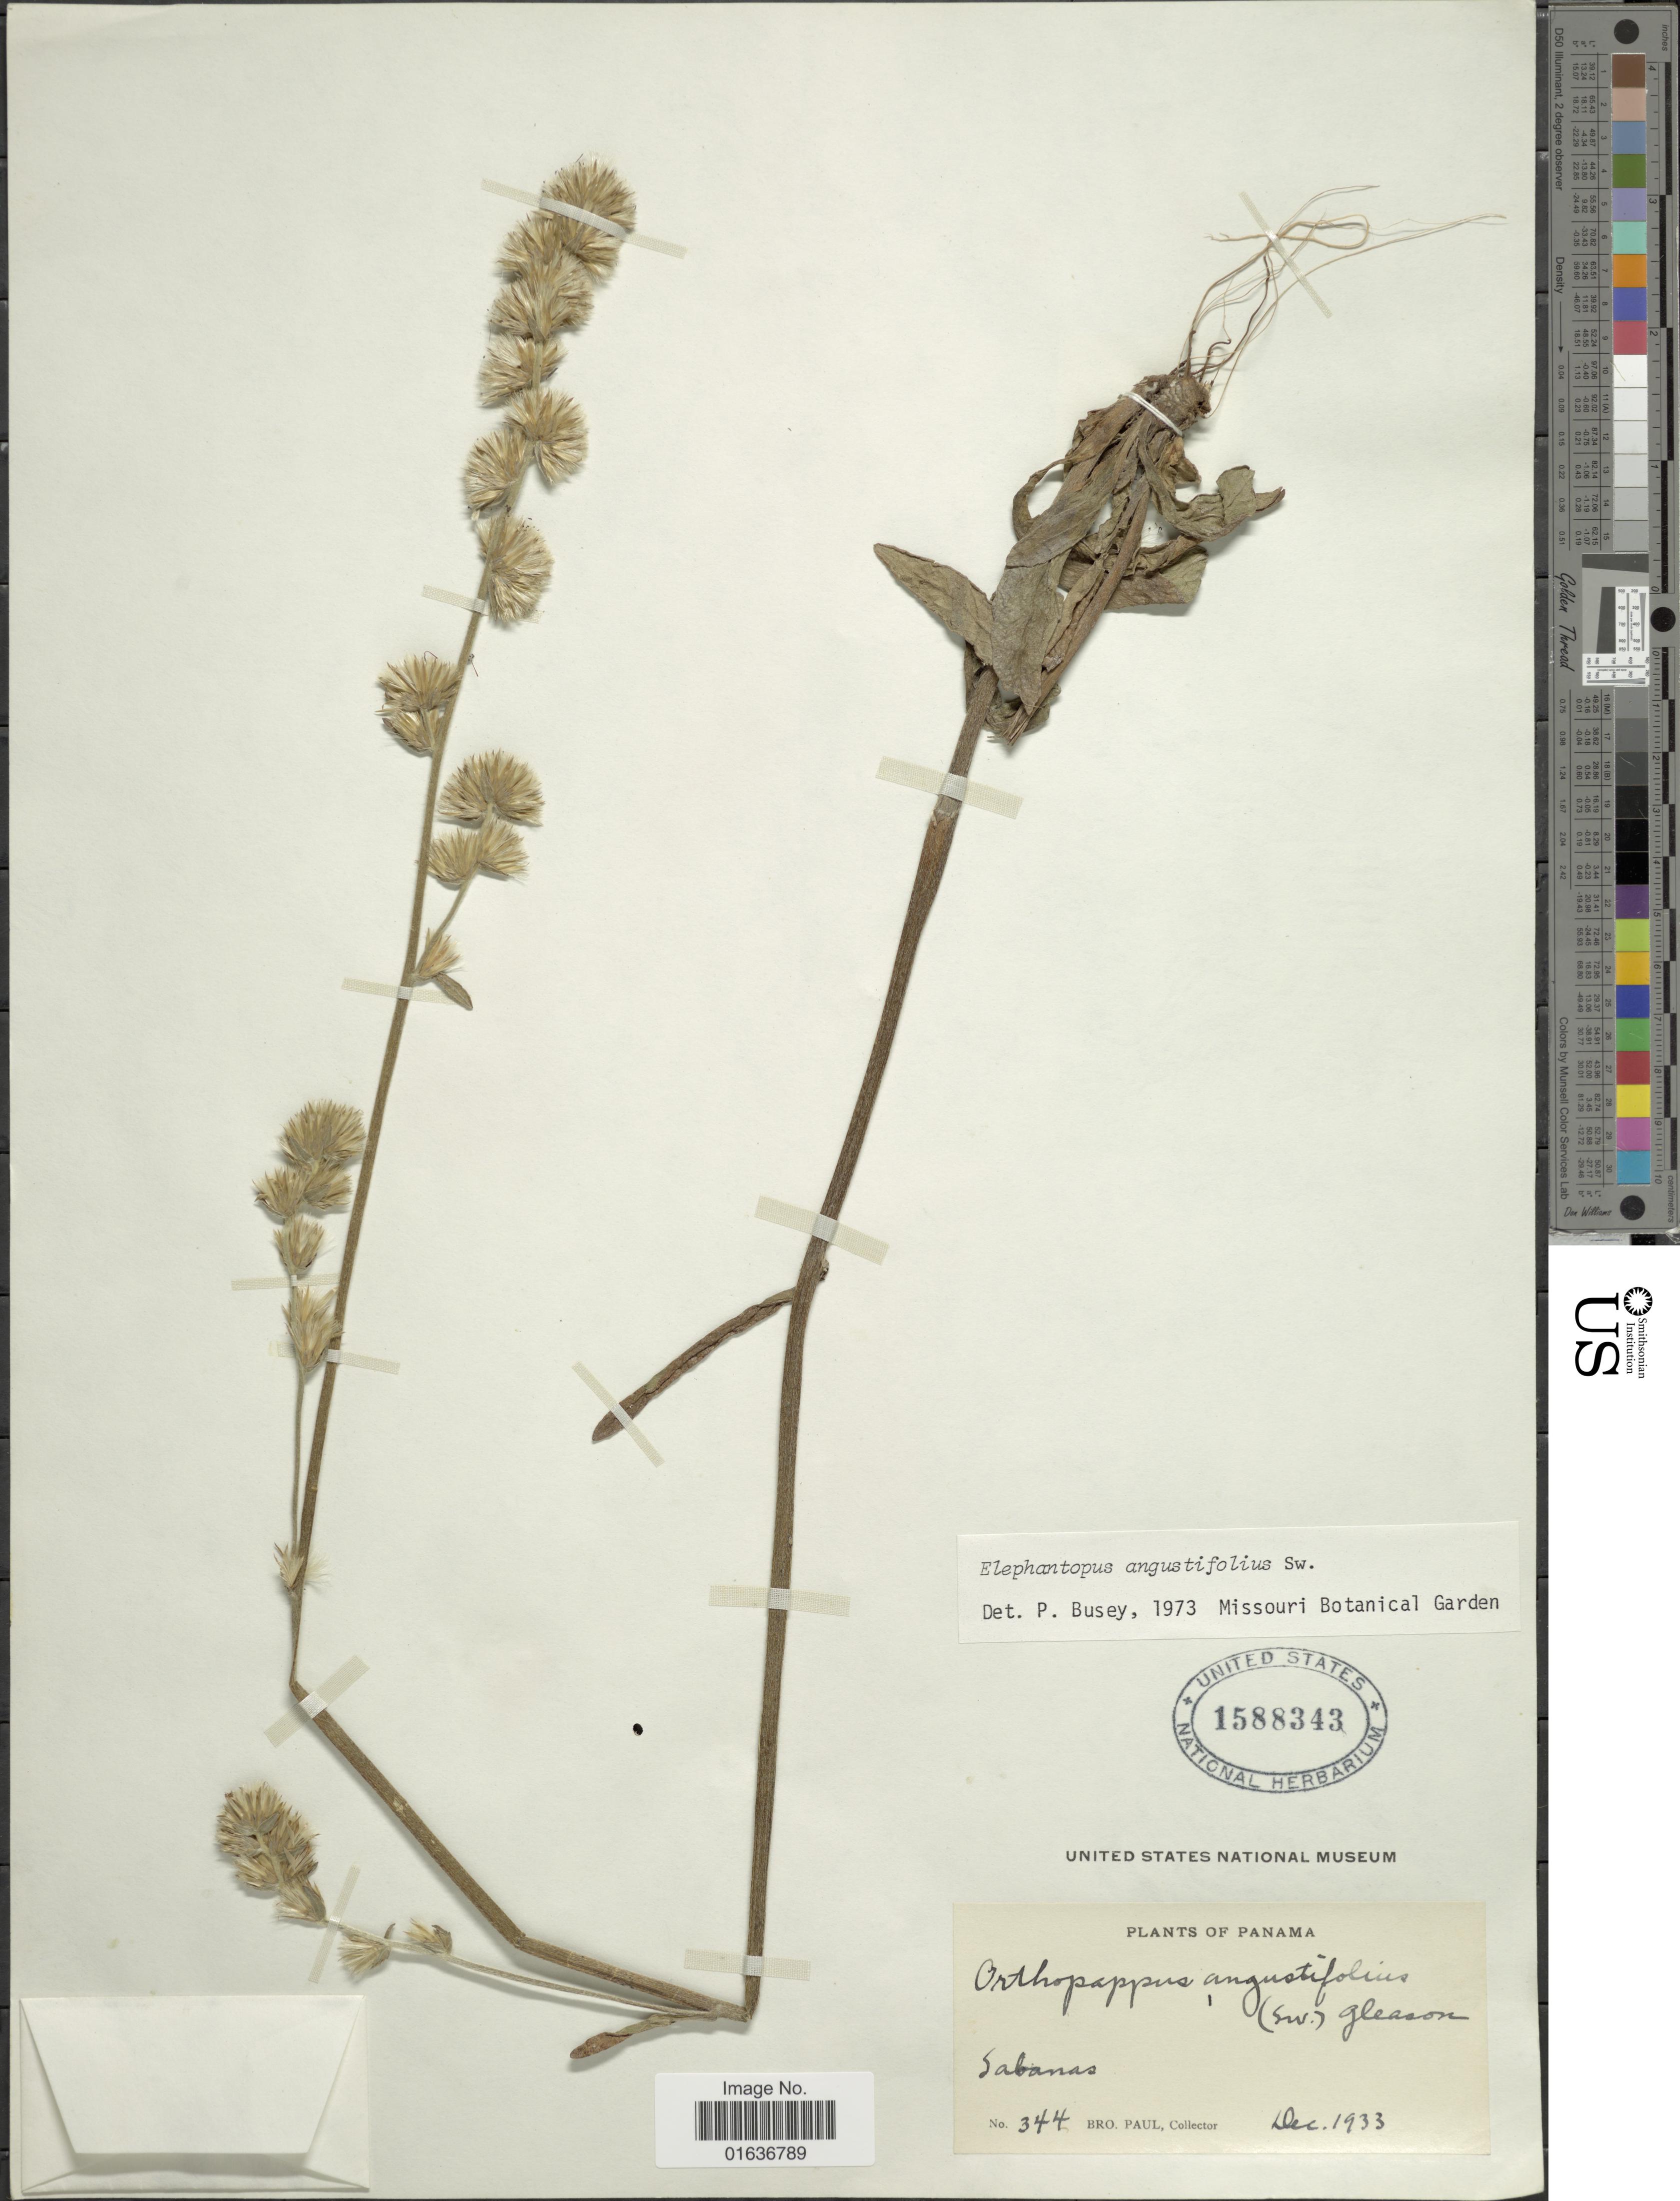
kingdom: Plantae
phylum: Tracheophyta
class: Magnoliopsida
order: Asterales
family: Asteraceae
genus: Elephantopus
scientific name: Elephantopus angustifolius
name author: Sw.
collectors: B. Paul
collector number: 344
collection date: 1933-12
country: Panama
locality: Sabanas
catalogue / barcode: US 1588343